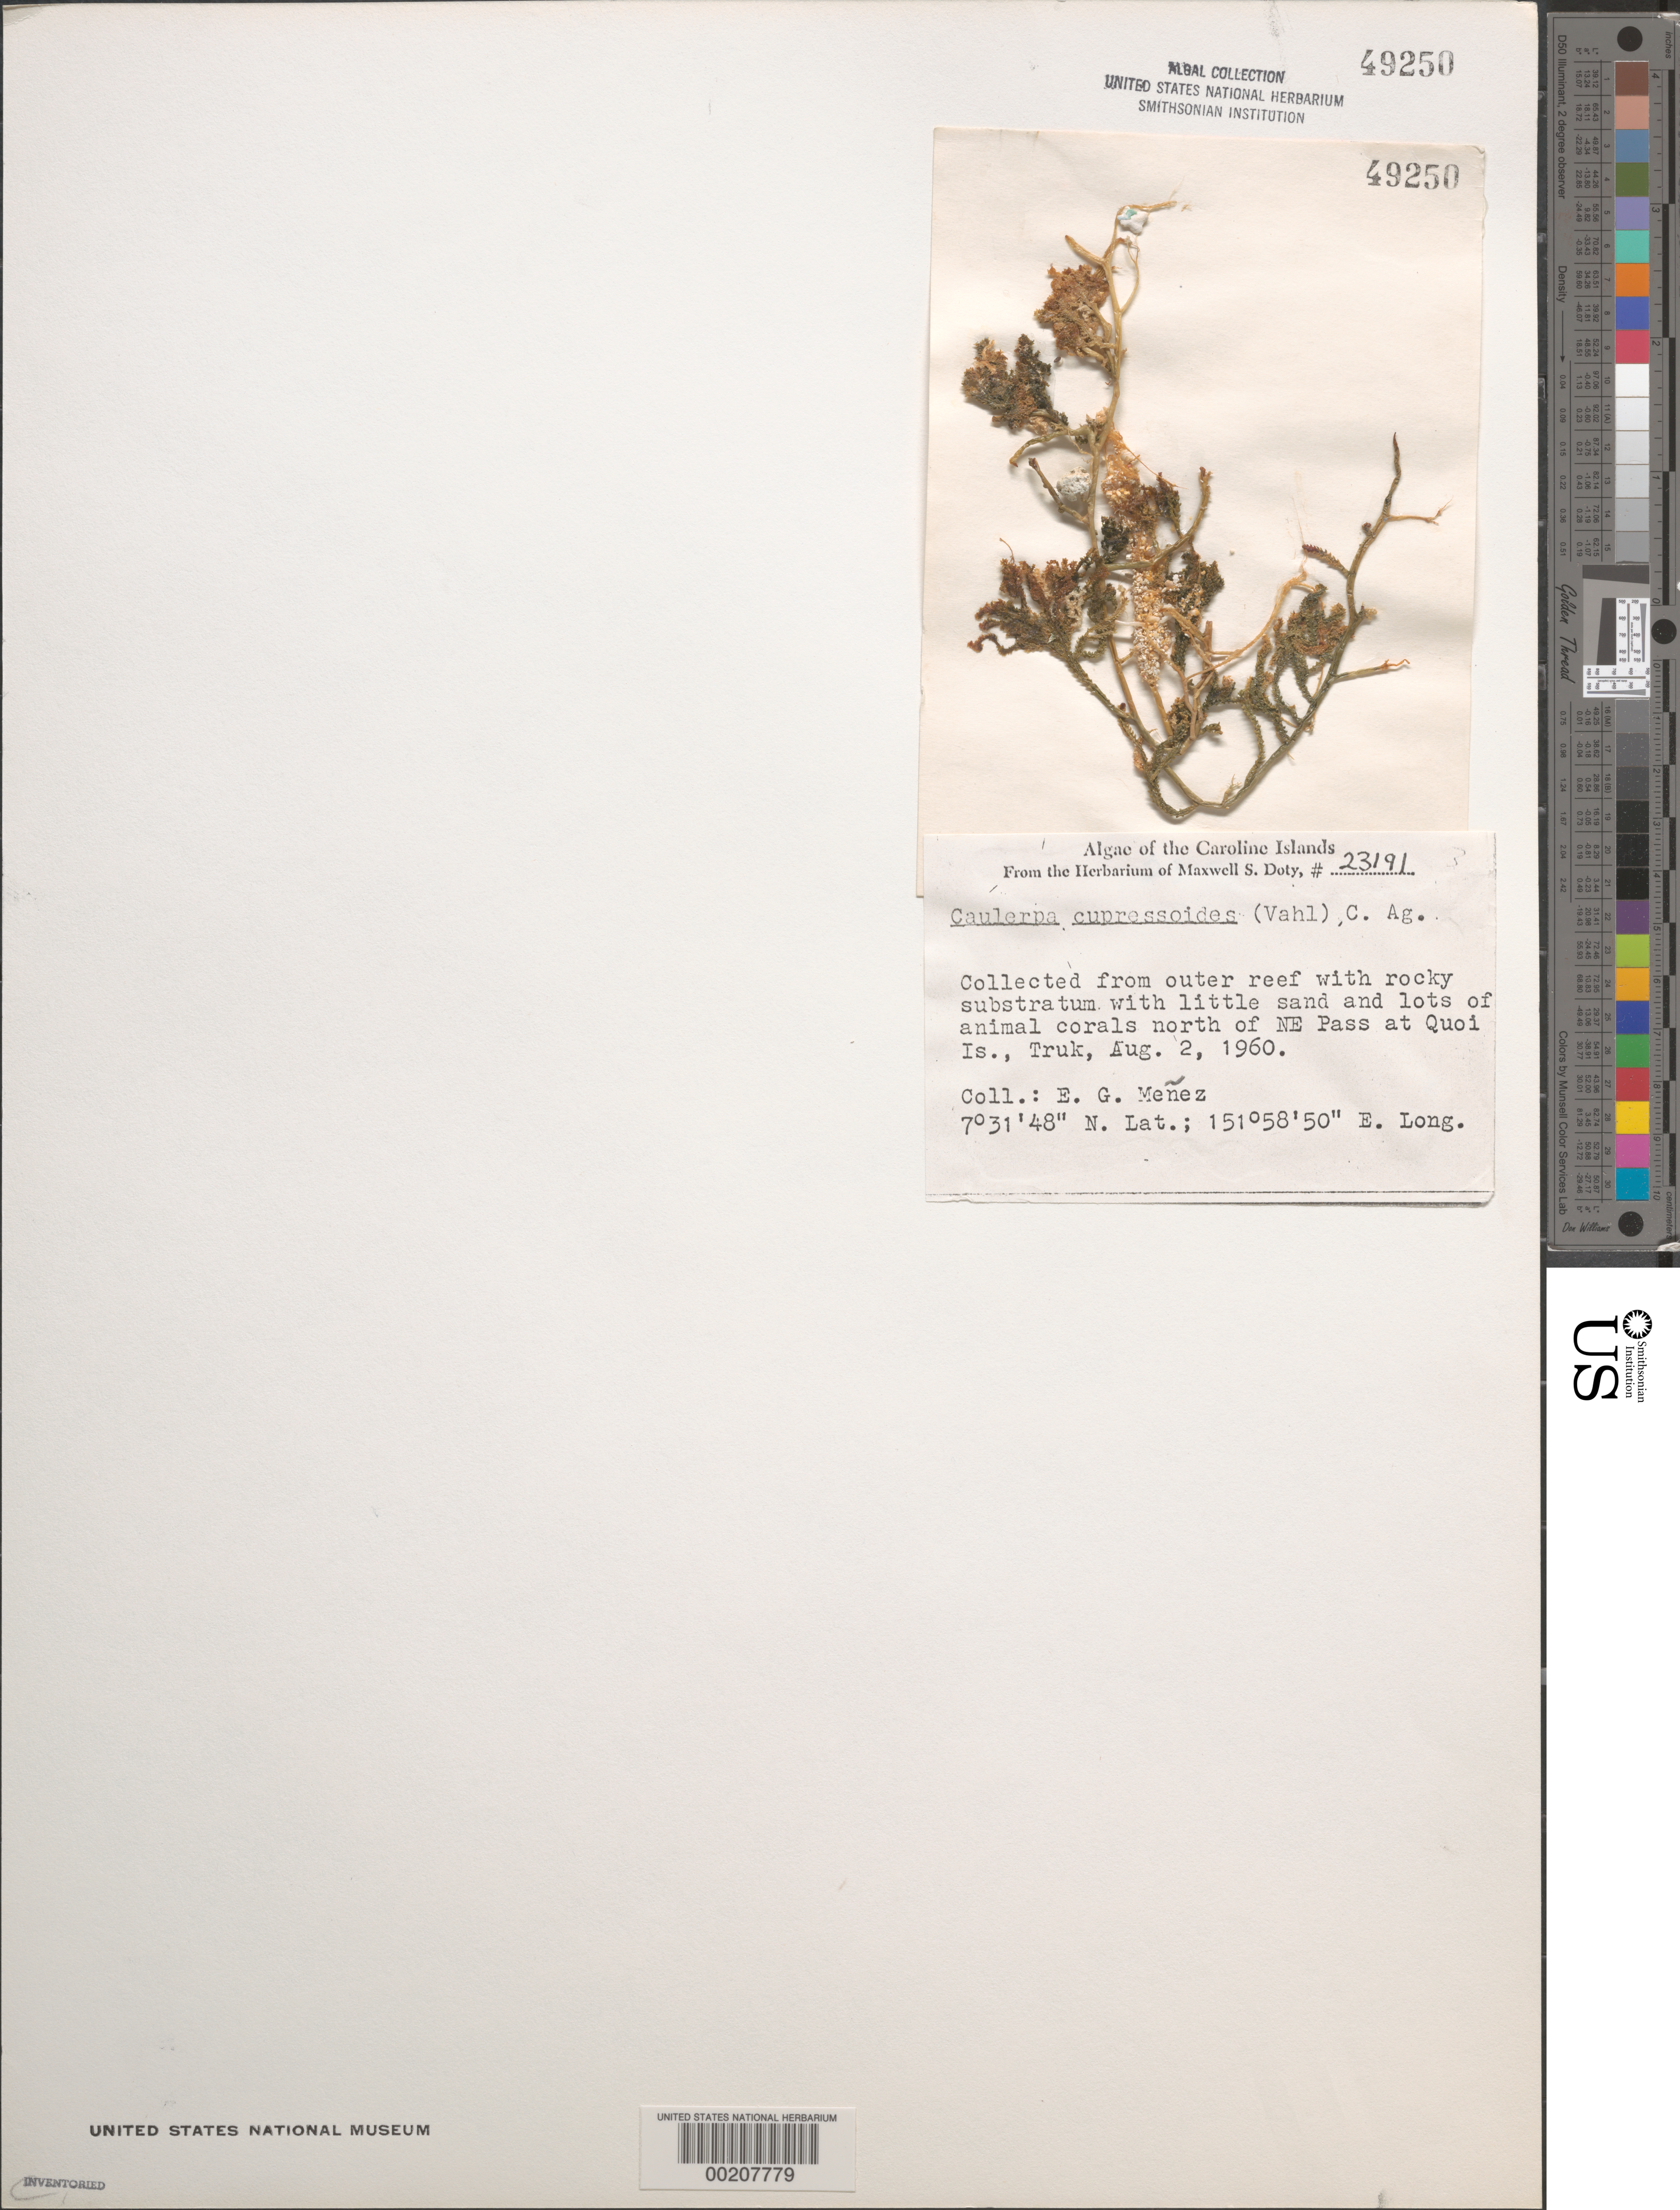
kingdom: Plantae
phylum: Chlorophyta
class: Ulvophyceae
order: Bryopsidales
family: Caulerpaceae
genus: Caulerpa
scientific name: Caulerpa cupressoides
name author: (Vahl) C. Agardh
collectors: Meñez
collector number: MSD 23191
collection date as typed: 02 Aug 1960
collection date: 1960-08-02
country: Micronesia, Federated States of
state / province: Truk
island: Truk (Chuuk) Is.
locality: Quoi Islet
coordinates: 7 31' 48" N, 151 58' 50" E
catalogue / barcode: US 49250